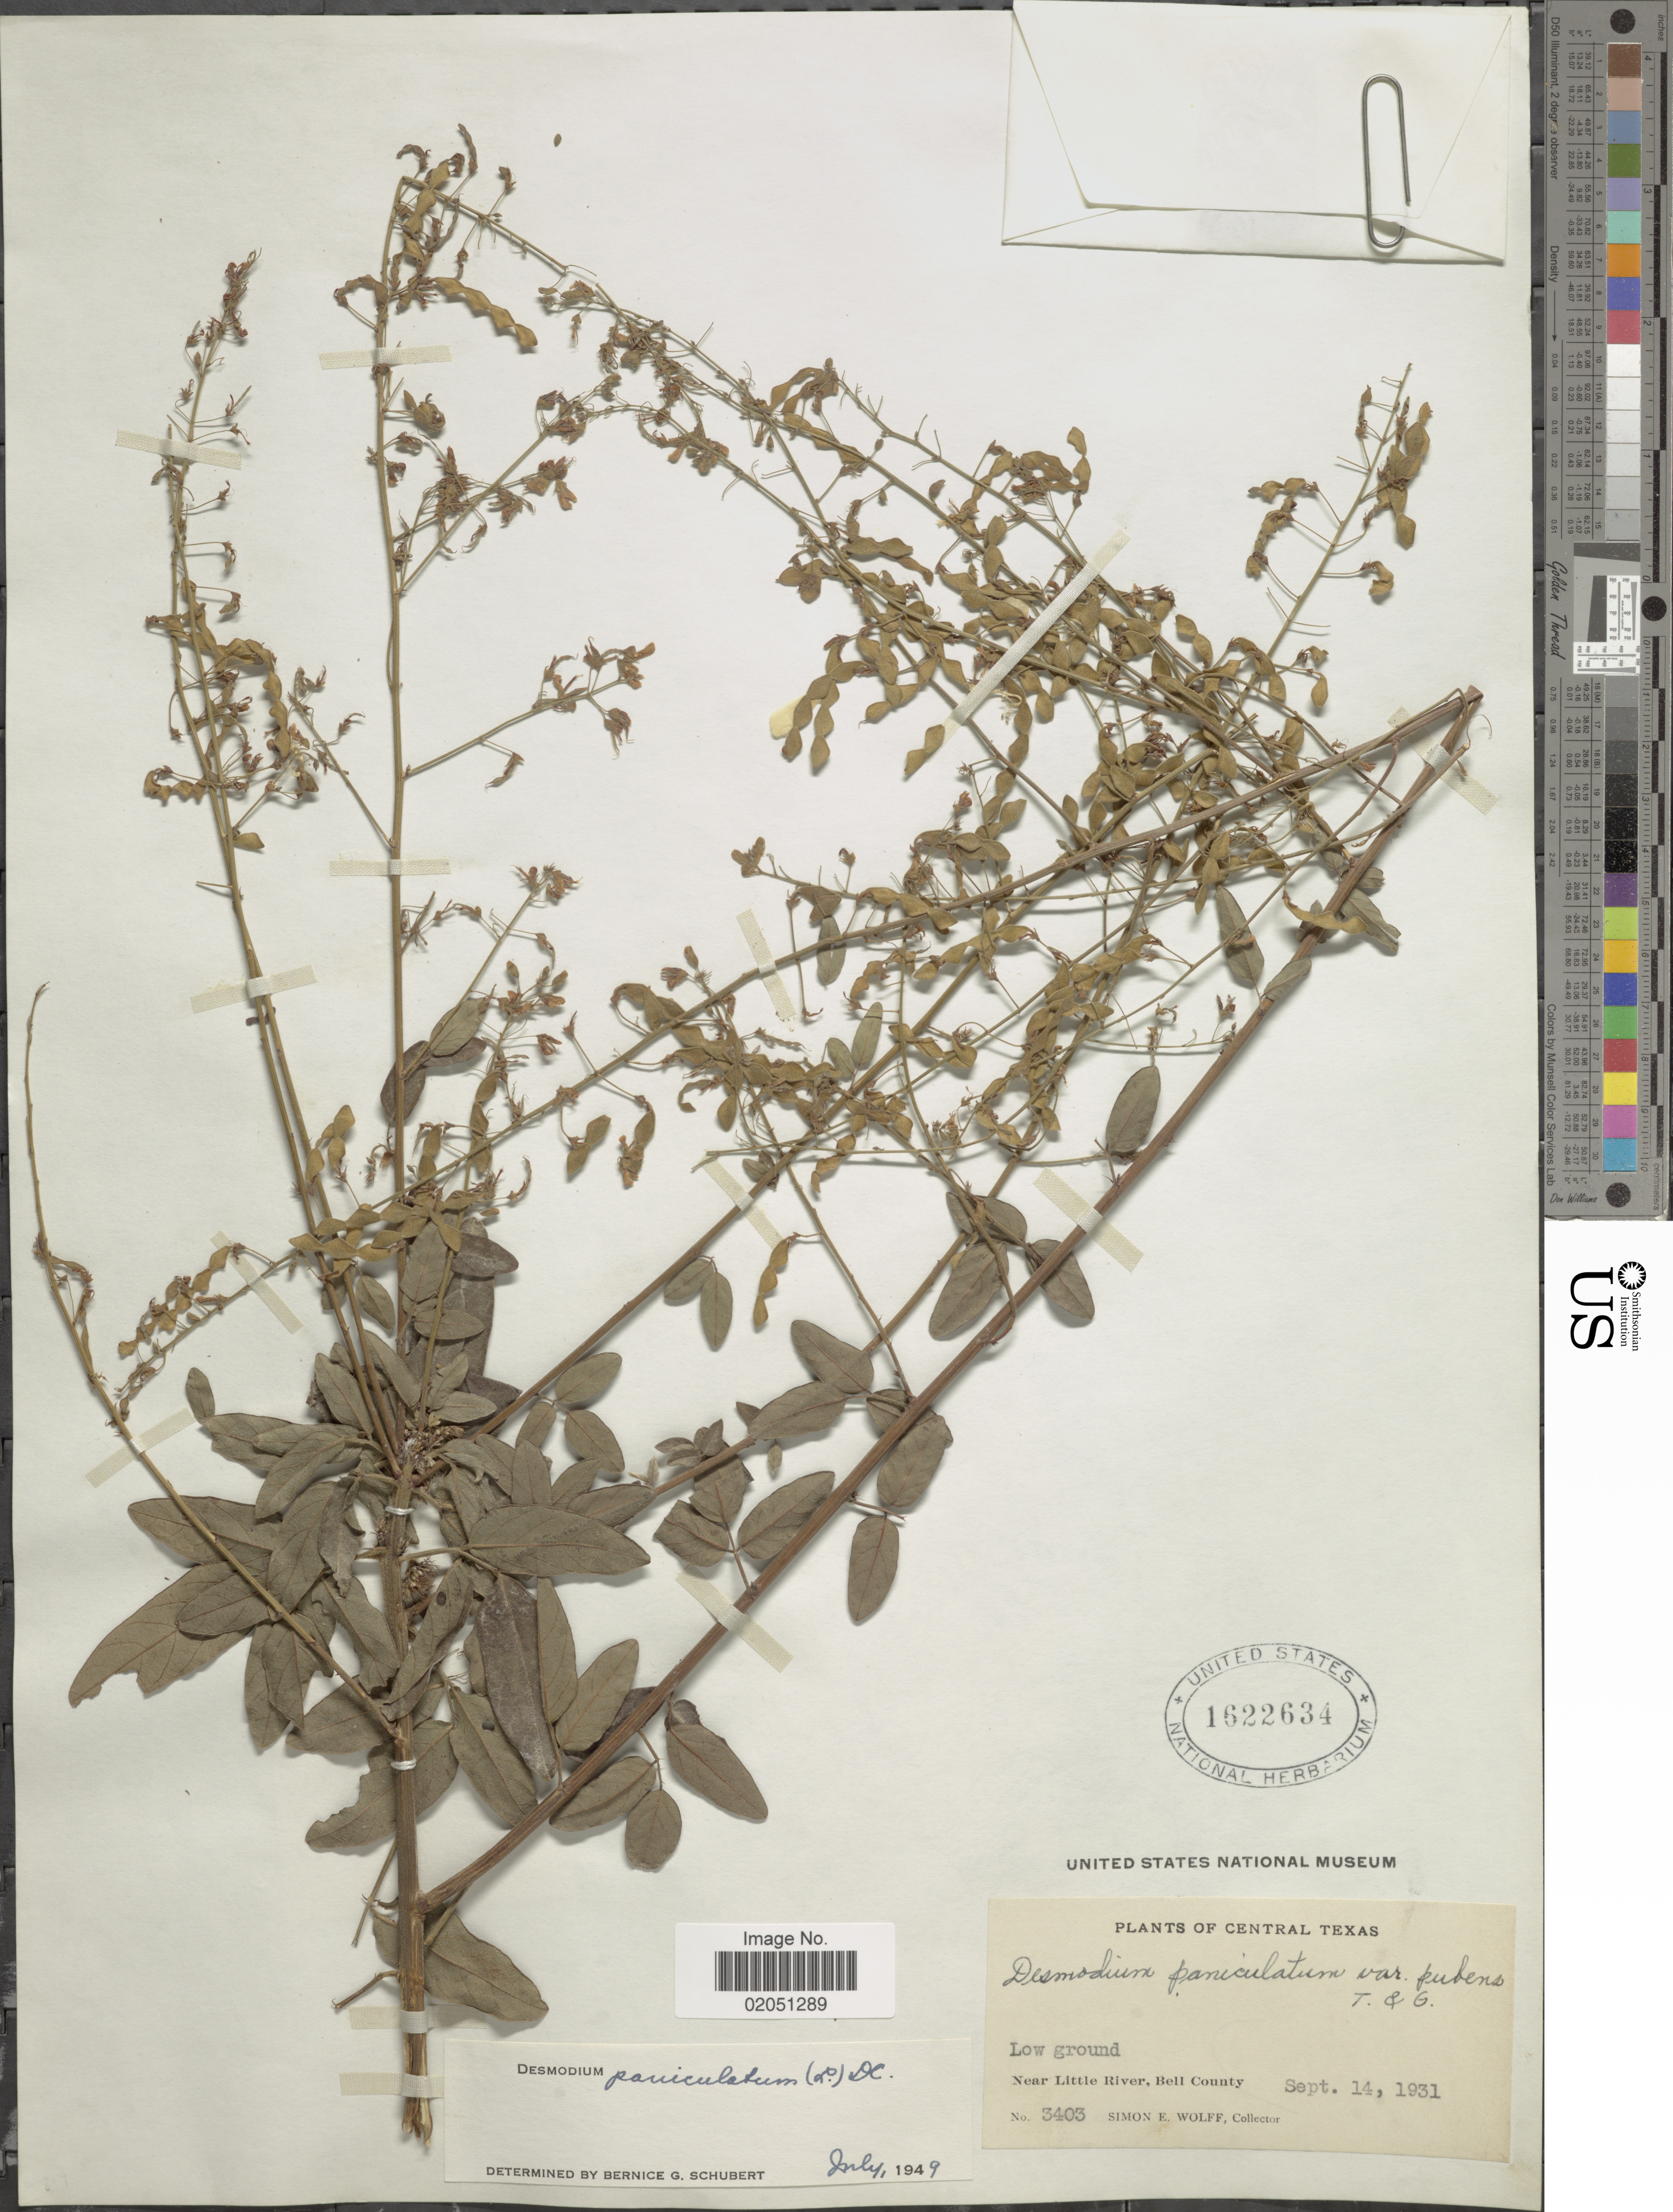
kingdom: Plantae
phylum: Tracheophyta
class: Magnoliopsida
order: Fabales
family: Fabaceae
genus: Desmodium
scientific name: Desmodium paniculatum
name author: (L.) DC.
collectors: S. E. Wolff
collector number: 3403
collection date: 1931-09-14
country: United States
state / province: Texas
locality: Central Texas, Low ground, Near Little River, Bell County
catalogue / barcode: US 1622634